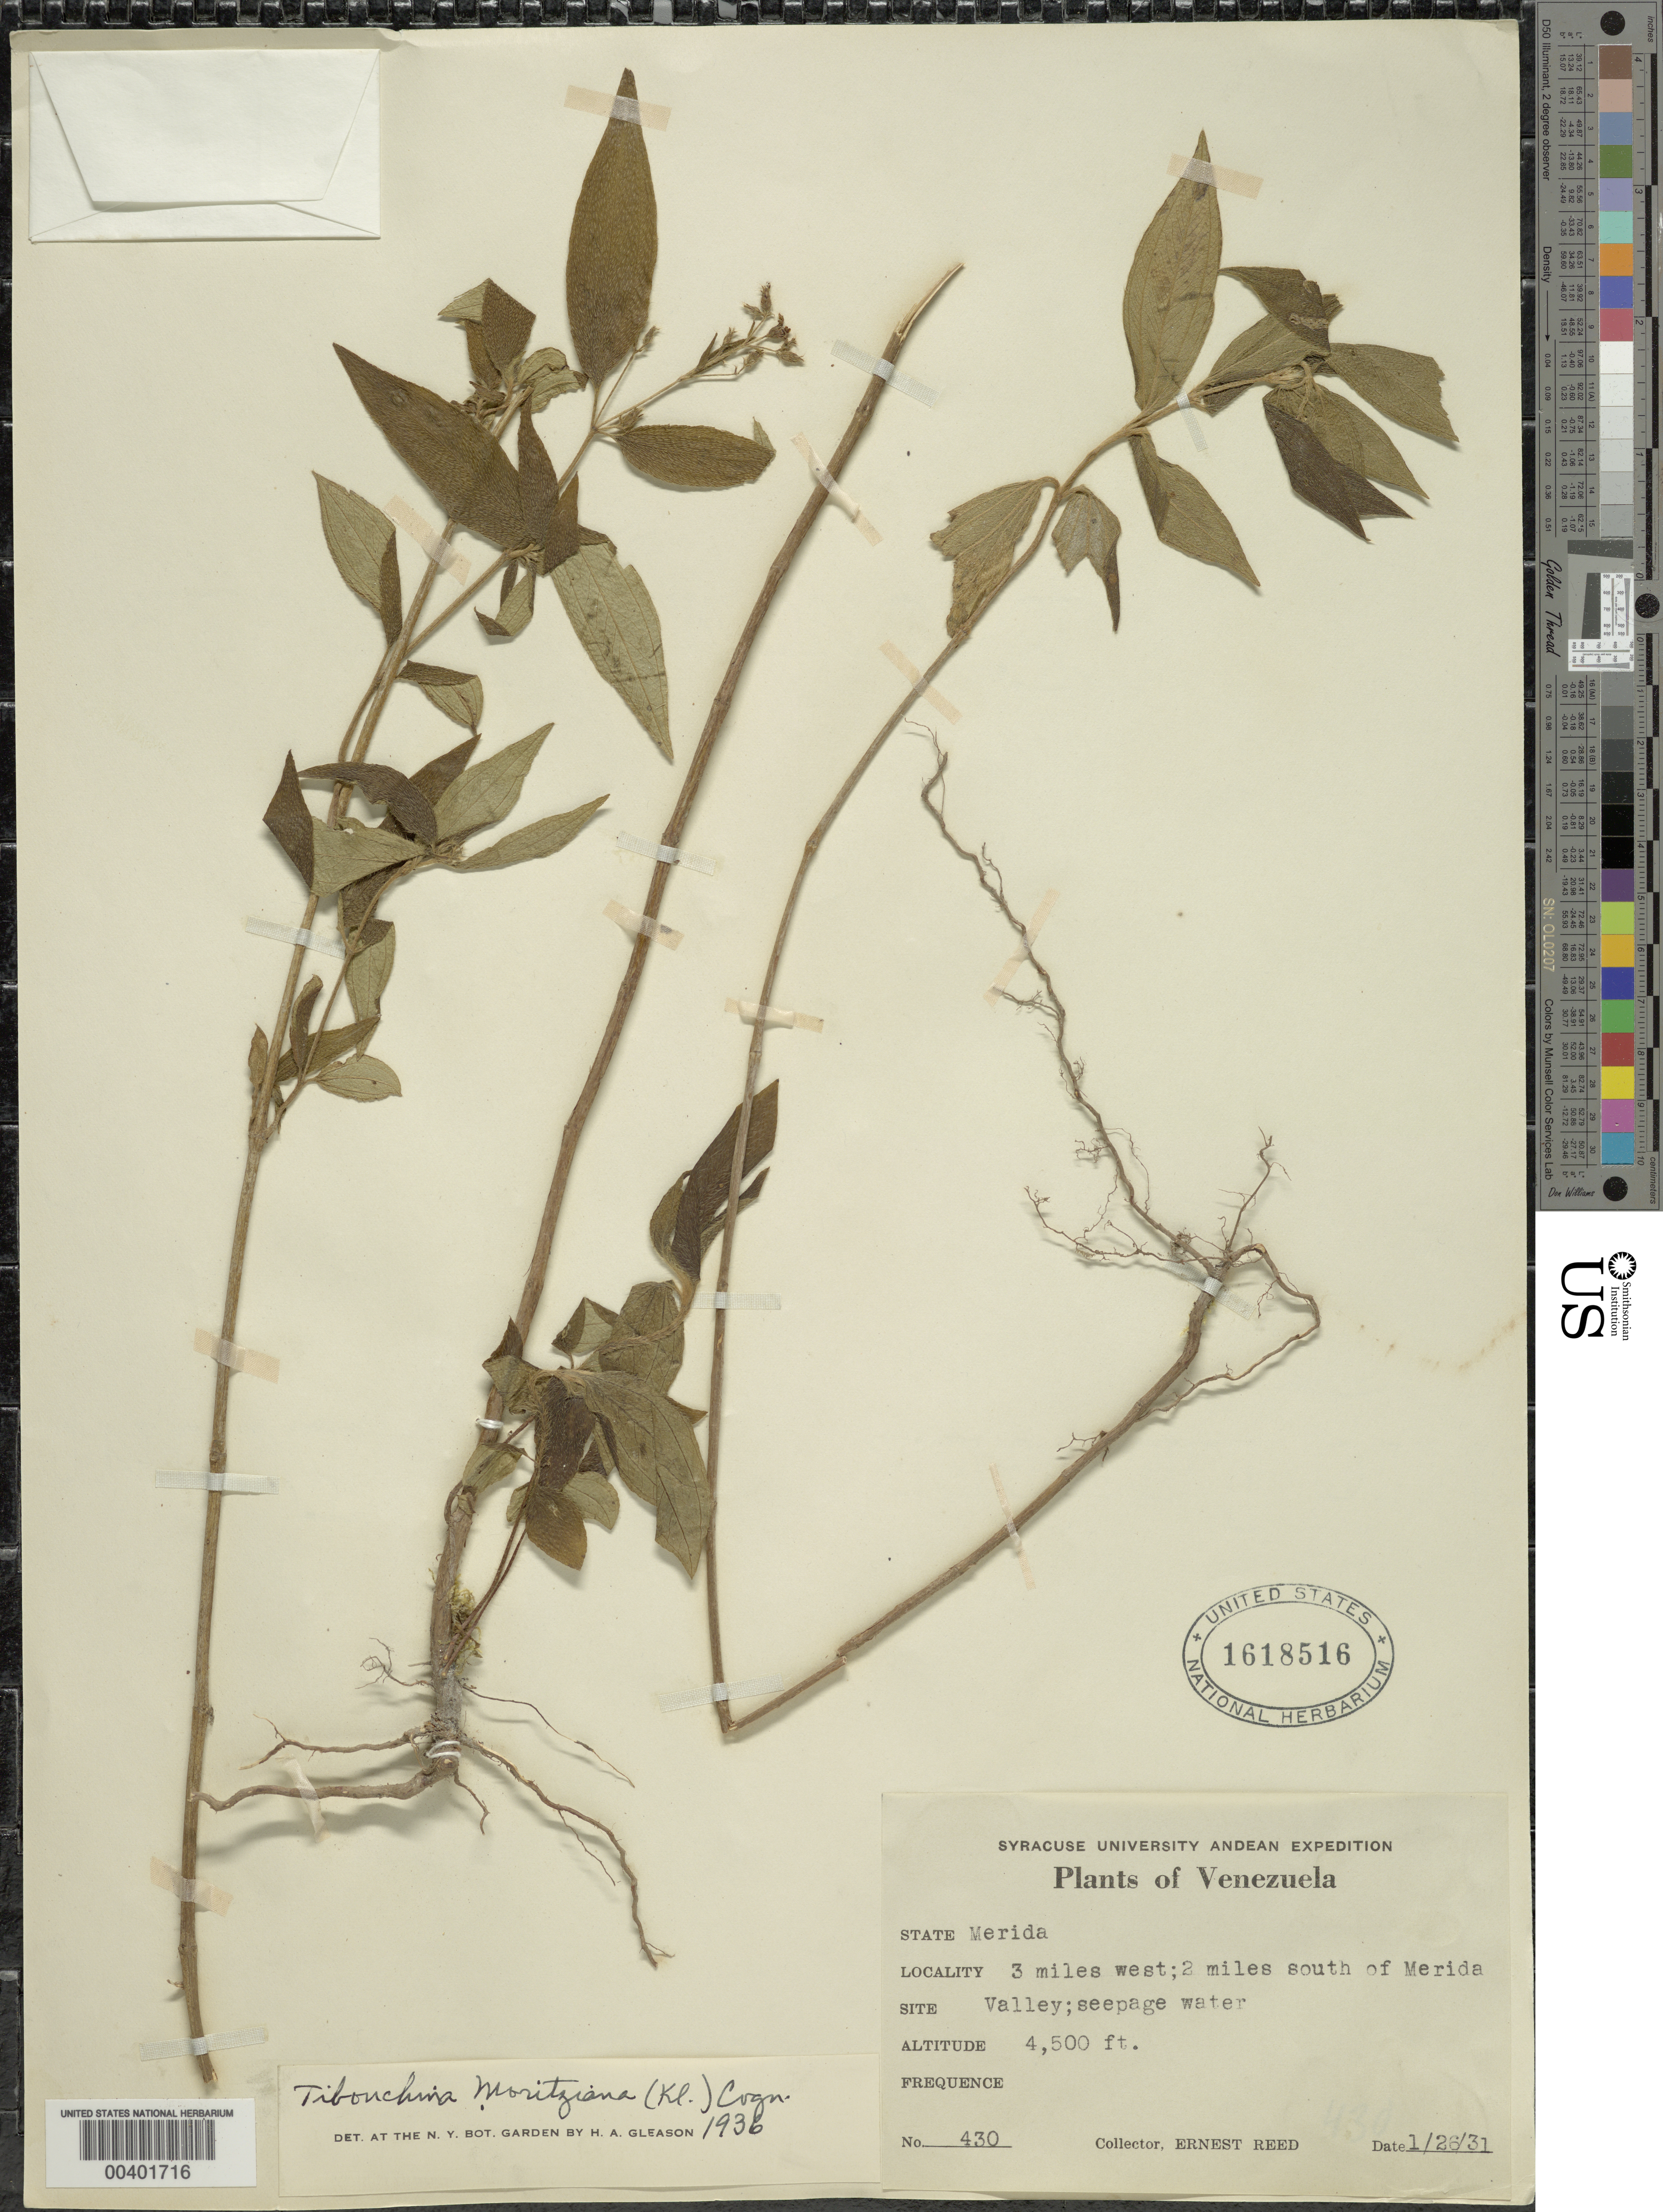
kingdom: Plantae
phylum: Tracheophyta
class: Magnoliopsida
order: Myrtales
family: Melastomataceae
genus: Chaetogastra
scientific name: Chaetogastra geitneriana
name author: Schltdl.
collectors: E. Reed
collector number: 430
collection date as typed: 26 Jan 1931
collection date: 1931-01-26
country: Venezuela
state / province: Mérida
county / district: Libertador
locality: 3 miles west; 2 miles south of Mérida. Merida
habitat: Valley; seepage water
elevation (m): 1372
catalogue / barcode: US 1618516